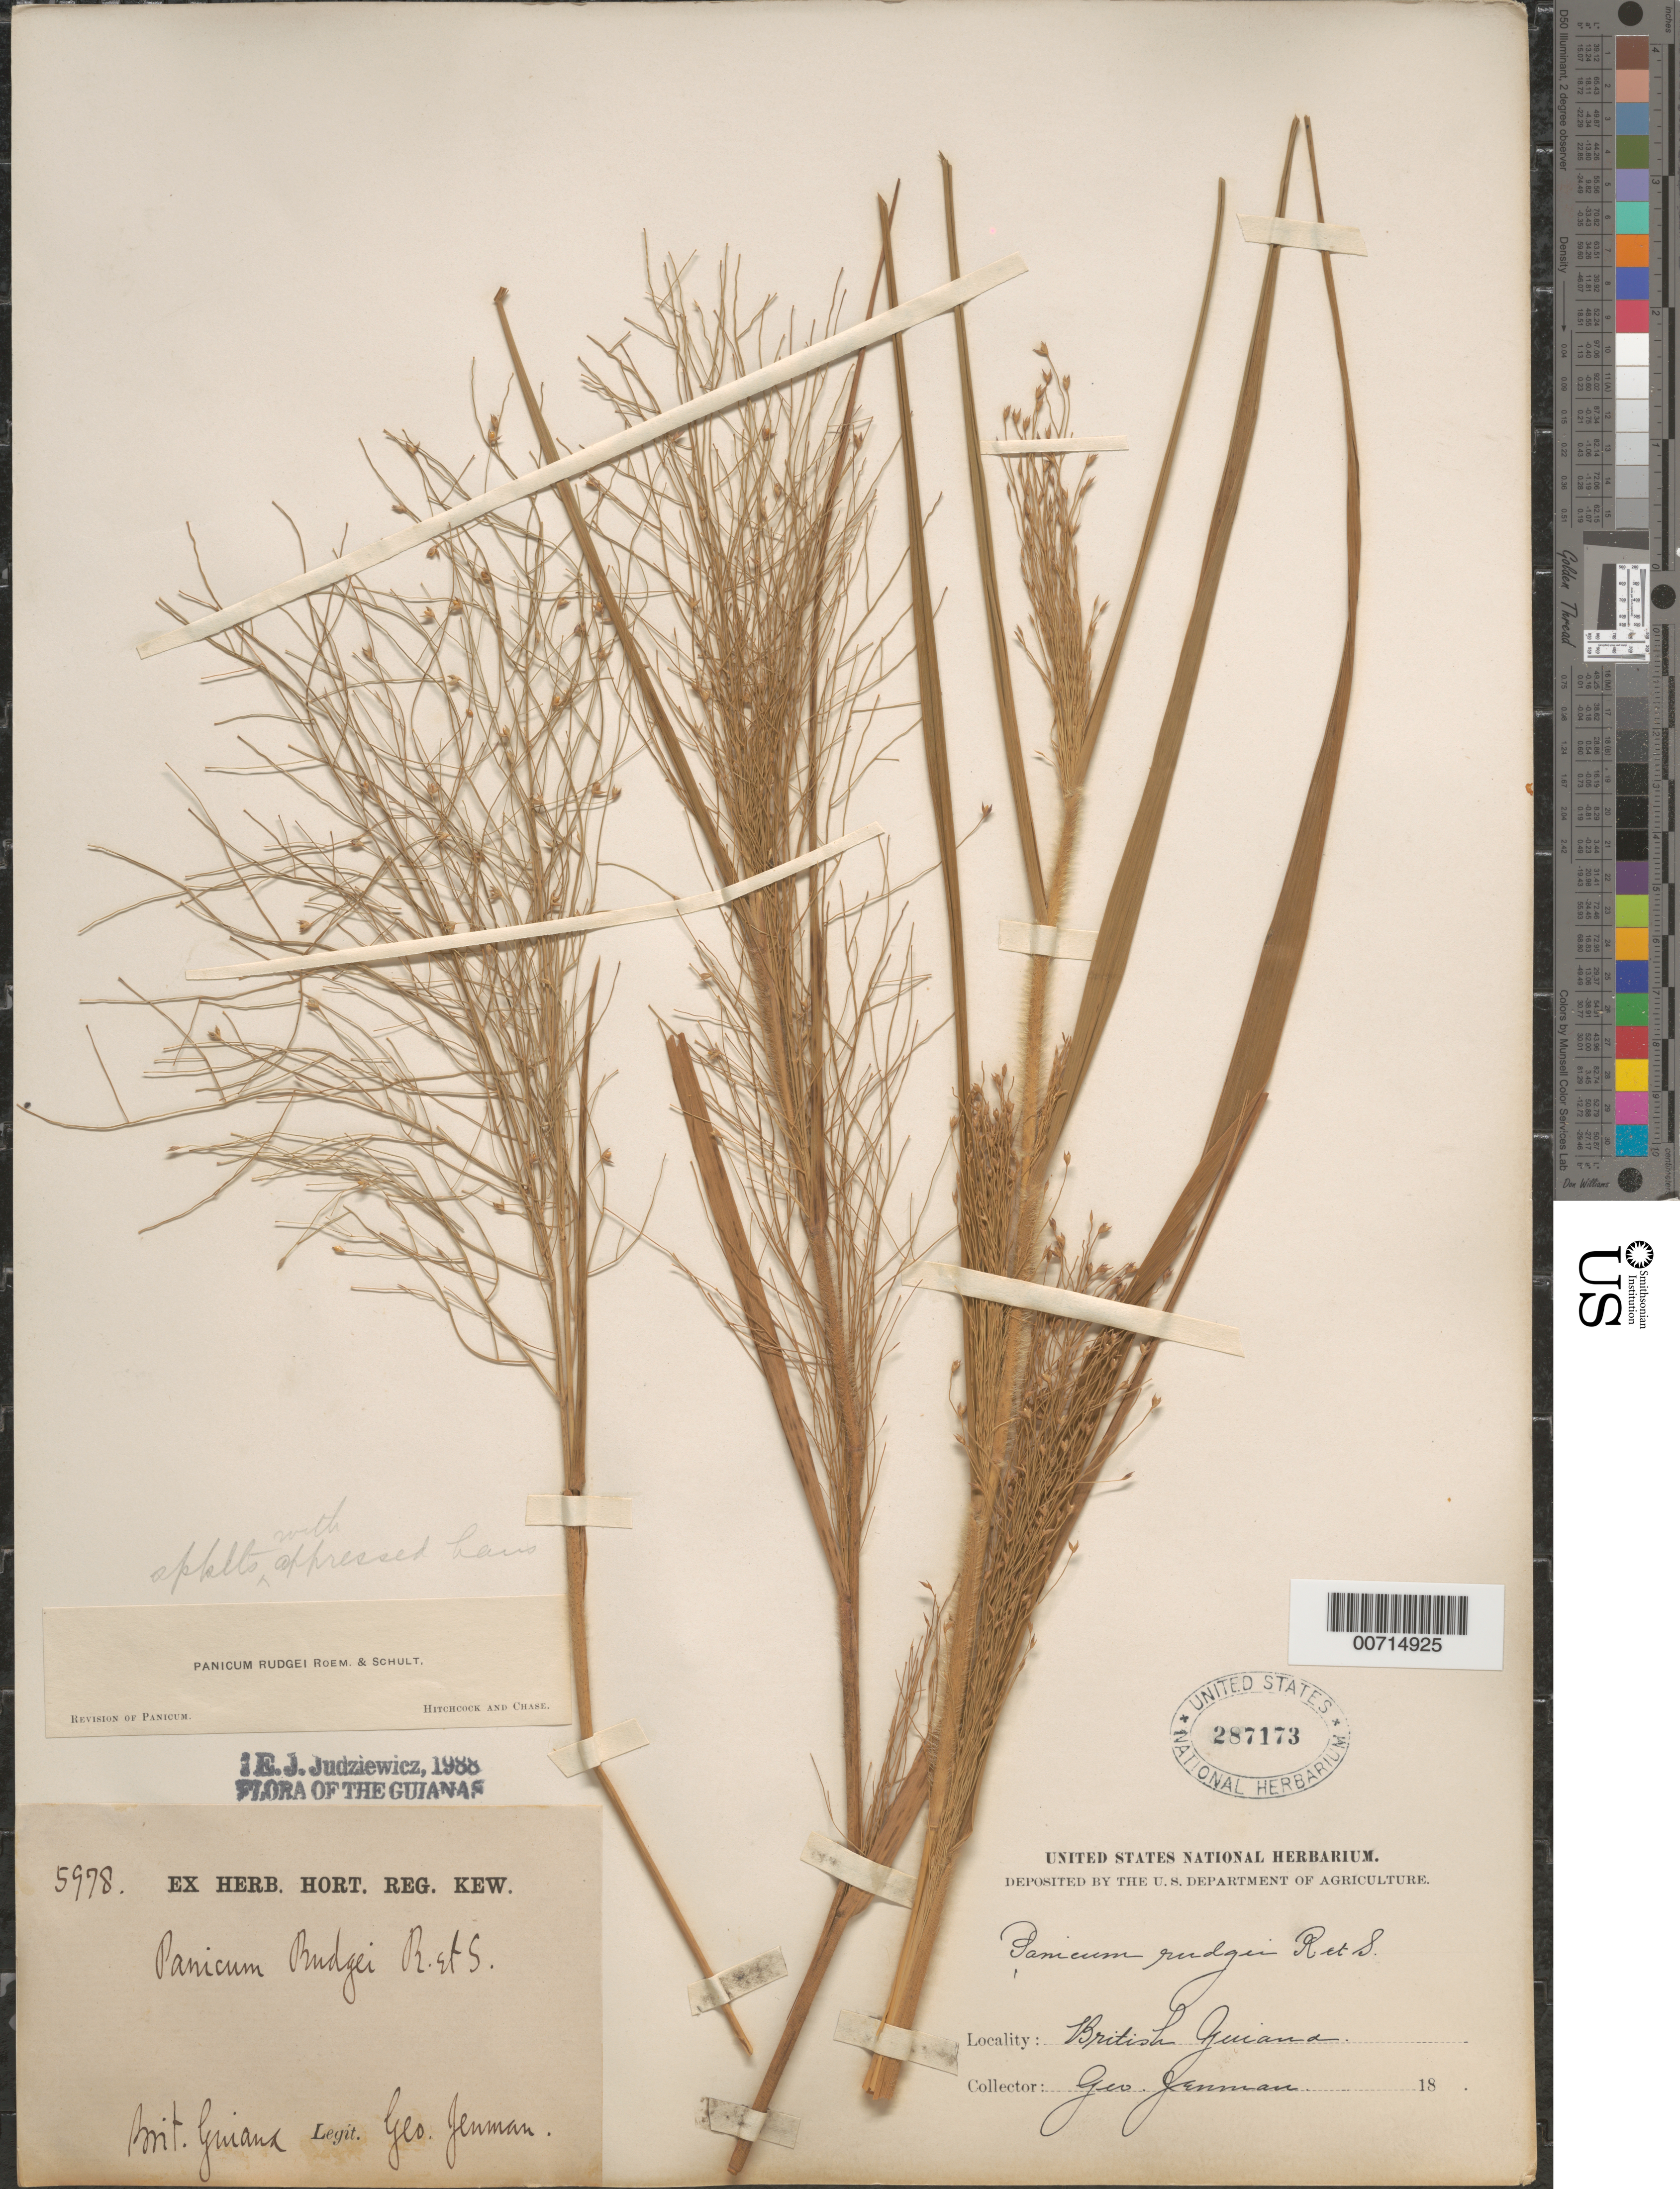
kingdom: Plantae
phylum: Tracheophyta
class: Liliopsida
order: Poales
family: Poaceae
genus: Panicum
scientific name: Panicum rudgei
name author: Roem. & Schult.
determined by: Judziewicz, E. J.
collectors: G. S. Jenman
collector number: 5978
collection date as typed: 18??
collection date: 1800/1899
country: Guyana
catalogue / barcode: US 287173